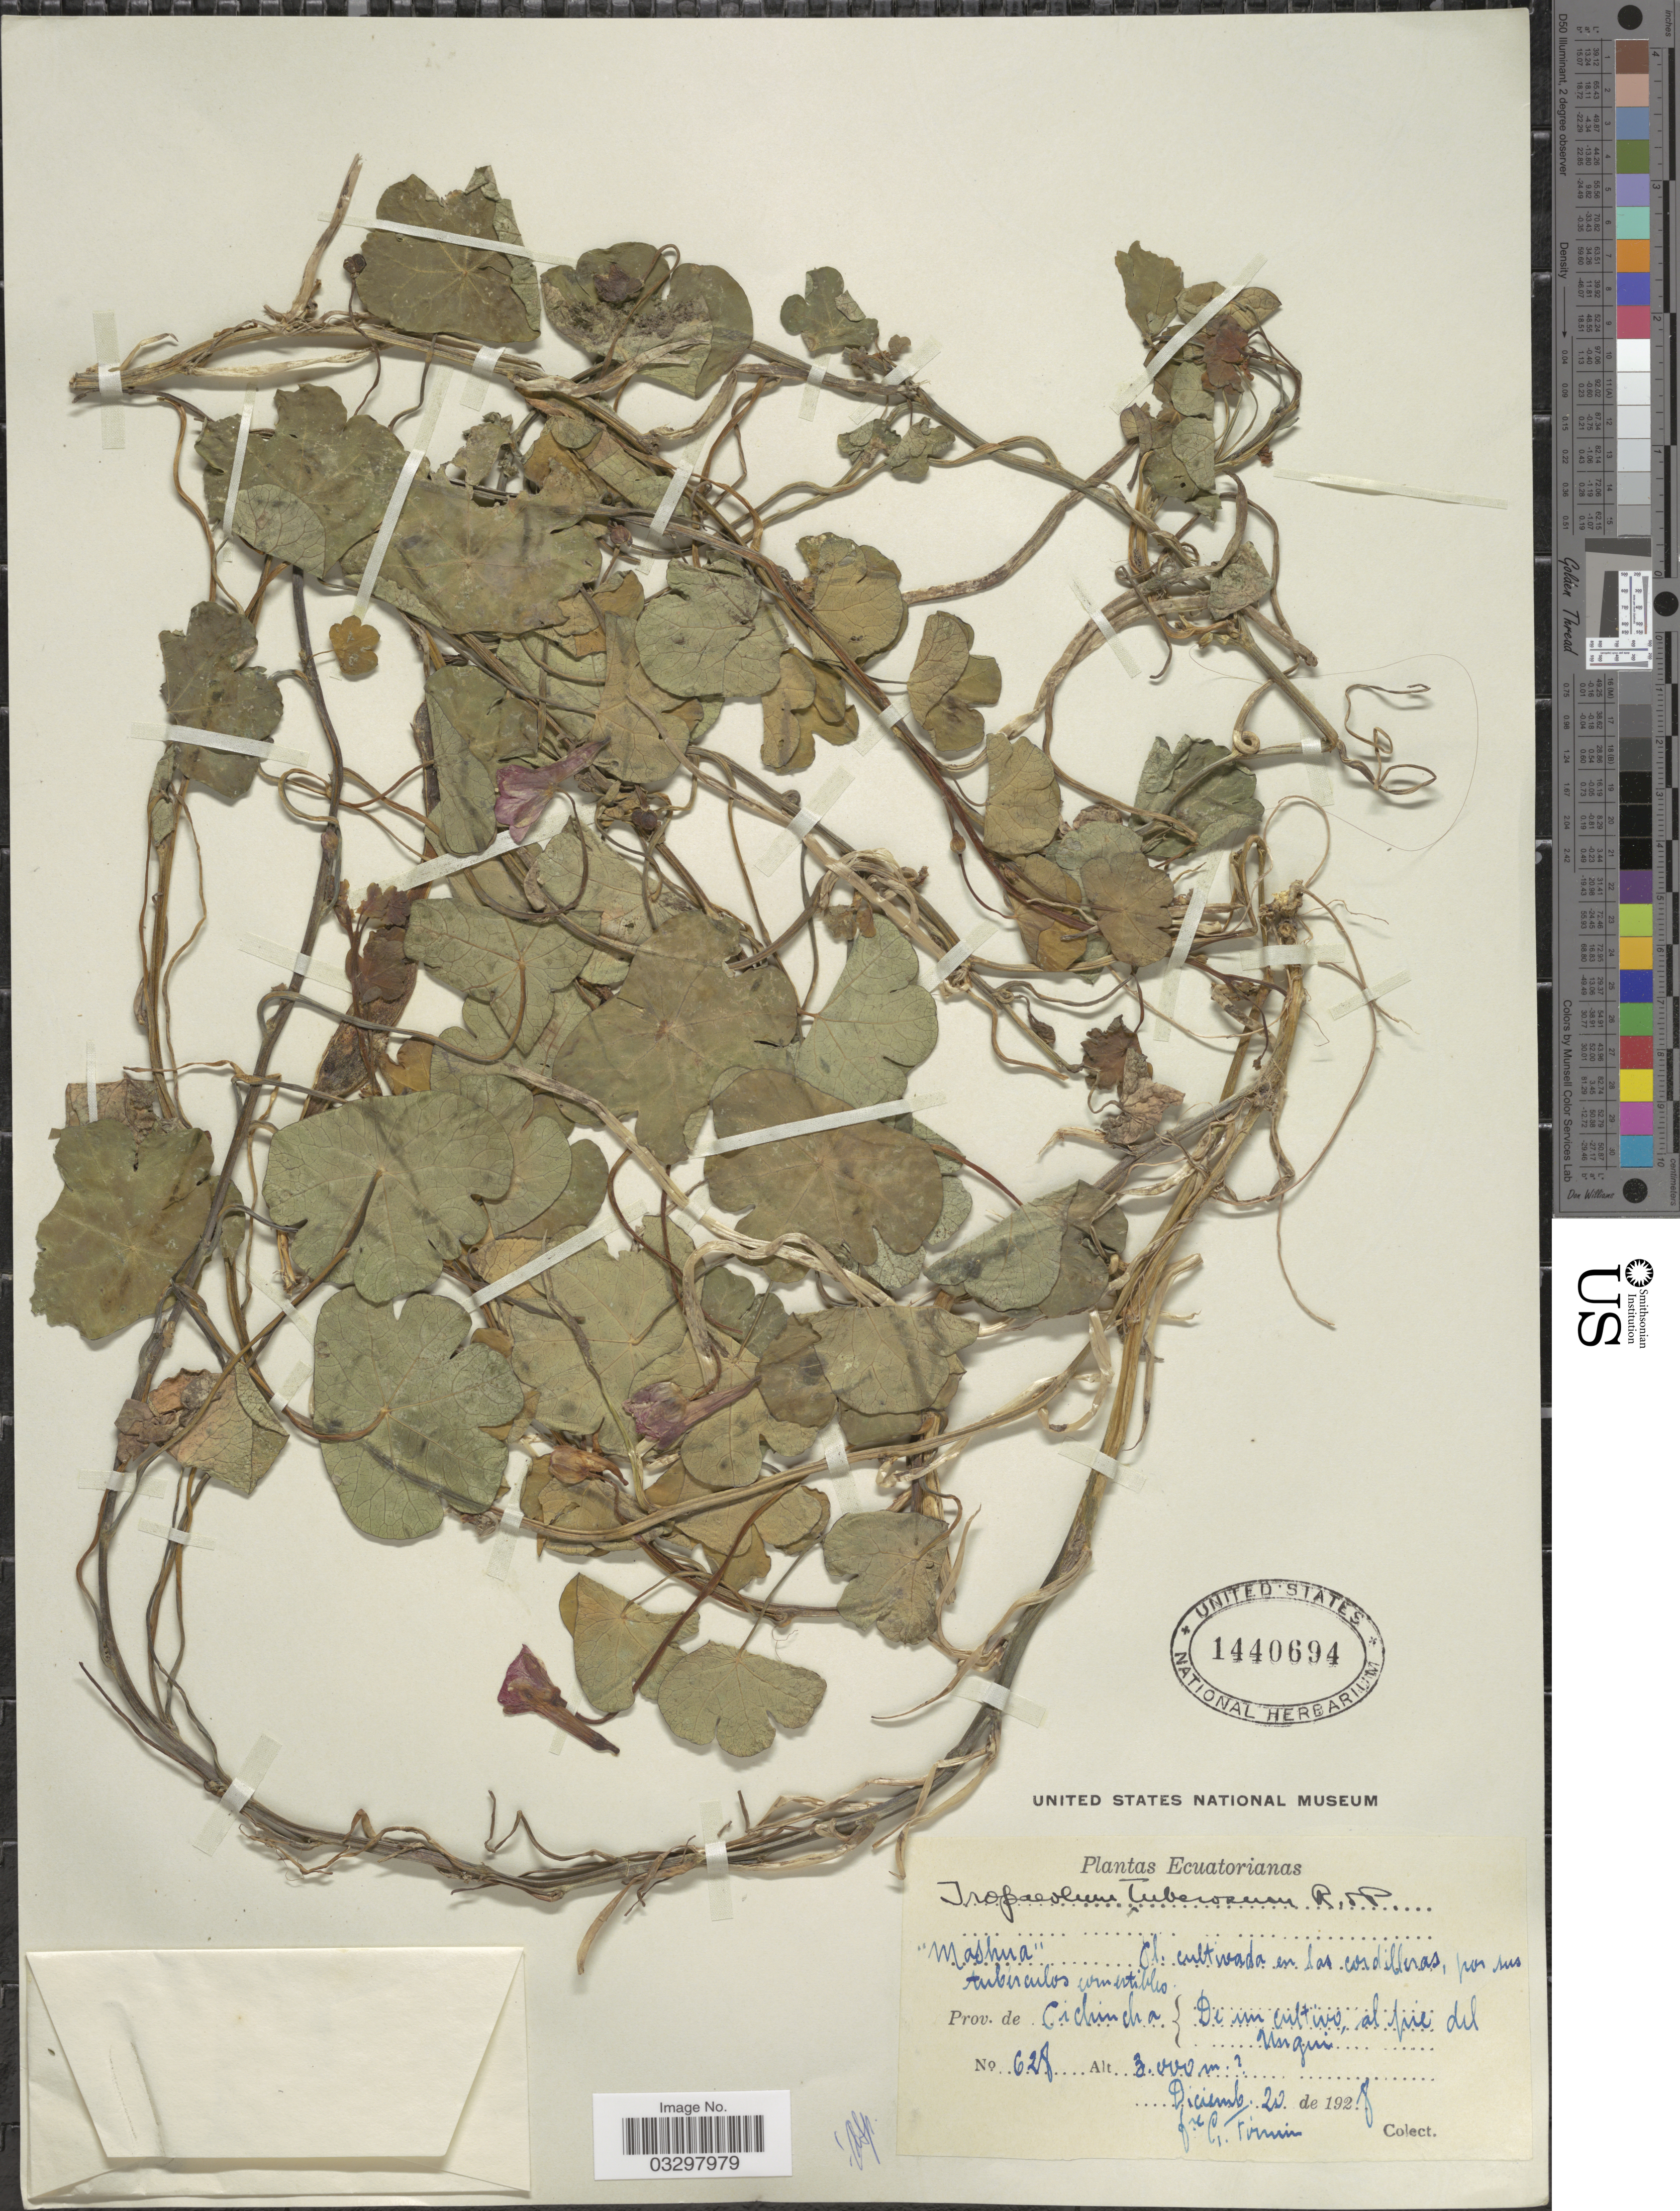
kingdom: Plantae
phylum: Tracheophyta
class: Magnoliopsida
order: Brassicales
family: Tropaeolaceae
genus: Tropaeolum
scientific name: Tropaeolum tuberosum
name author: Ruiz & Pav.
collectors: F. Firmin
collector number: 628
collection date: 1928-12-20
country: Ecuador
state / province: Pichincha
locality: Prov. de Cichincha, De im cultivo al pie del Nigui.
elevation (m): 3000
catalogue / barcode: US 1440694